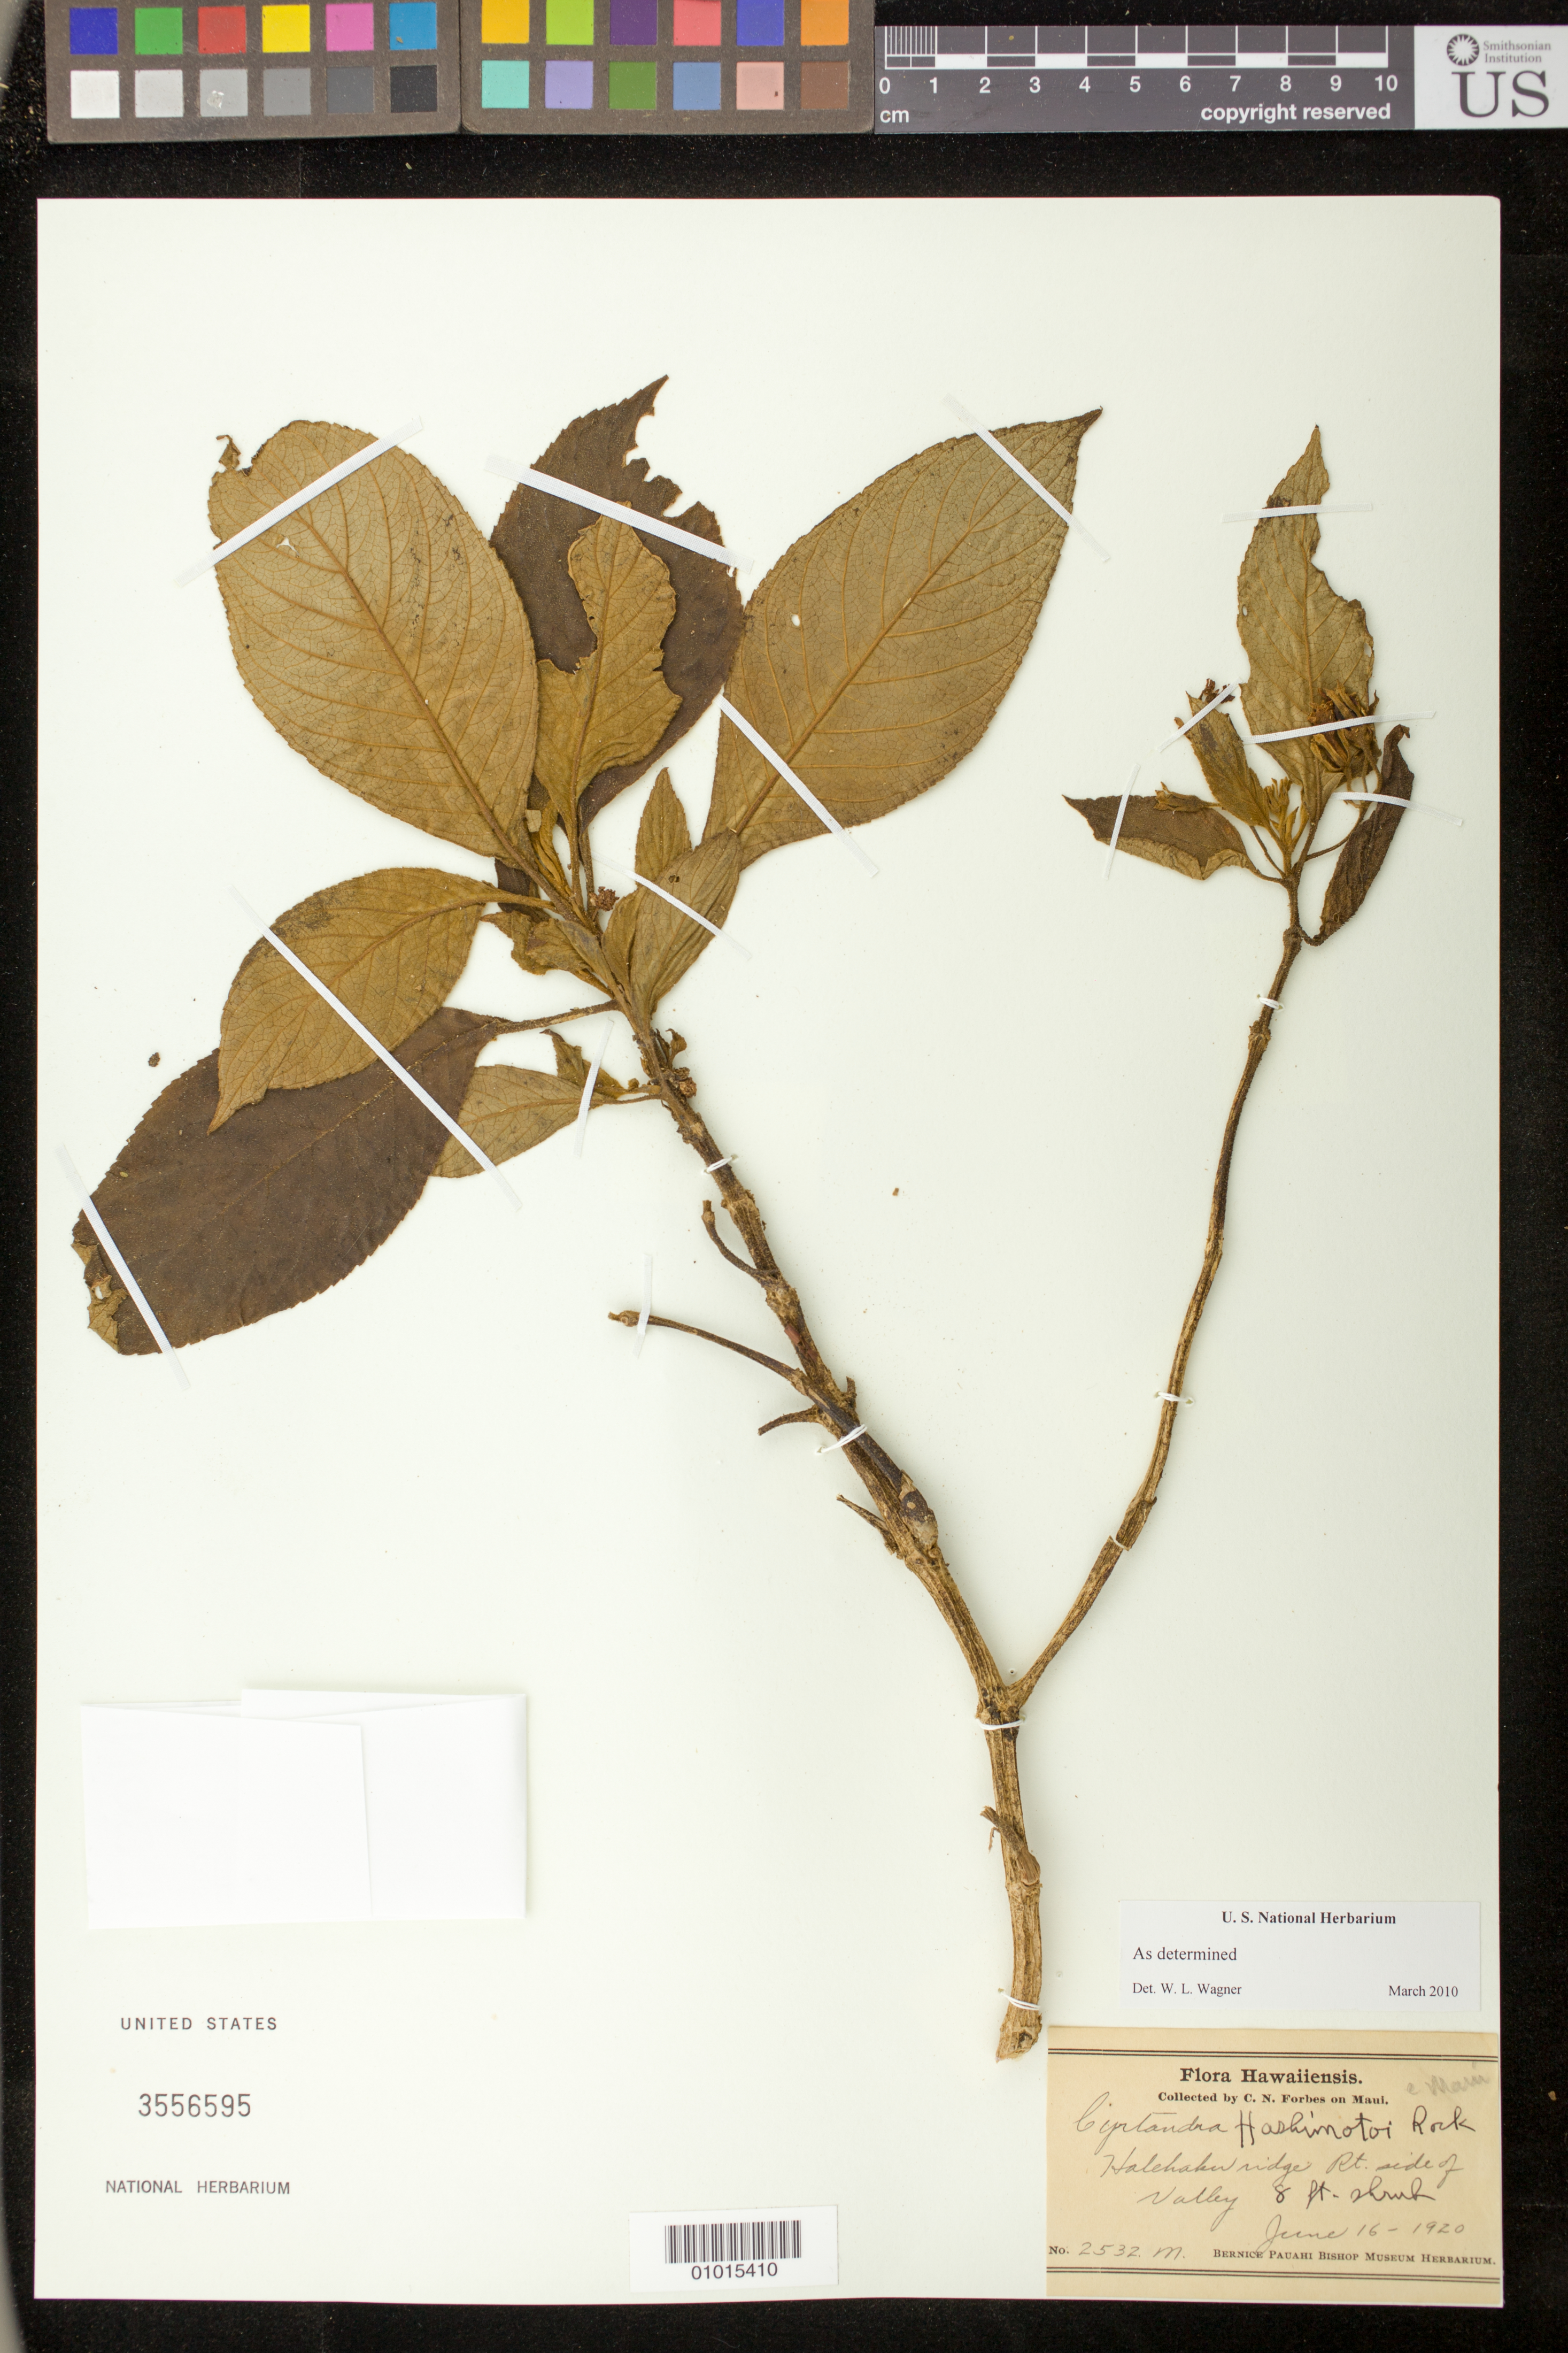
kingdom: Plantae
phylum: Tracheophyta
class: Magnoliopsida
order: Lamiales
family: Gesneriaceae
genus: Cyrtandra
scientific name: Cyrtandra hashimotoi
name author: Rock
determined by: Wagner, W. L., (BOT), Smithsonian Institution - National Museum of Natural History (UNITED STATES)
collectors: C. N. Forbes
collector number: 2532.M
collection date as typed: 16 Jun 1920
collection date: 1920-06-16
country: United States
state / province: Hawaii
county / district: Maui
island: Maui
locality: Halehaku ridge, right side of valley.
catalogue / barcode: US 3556595